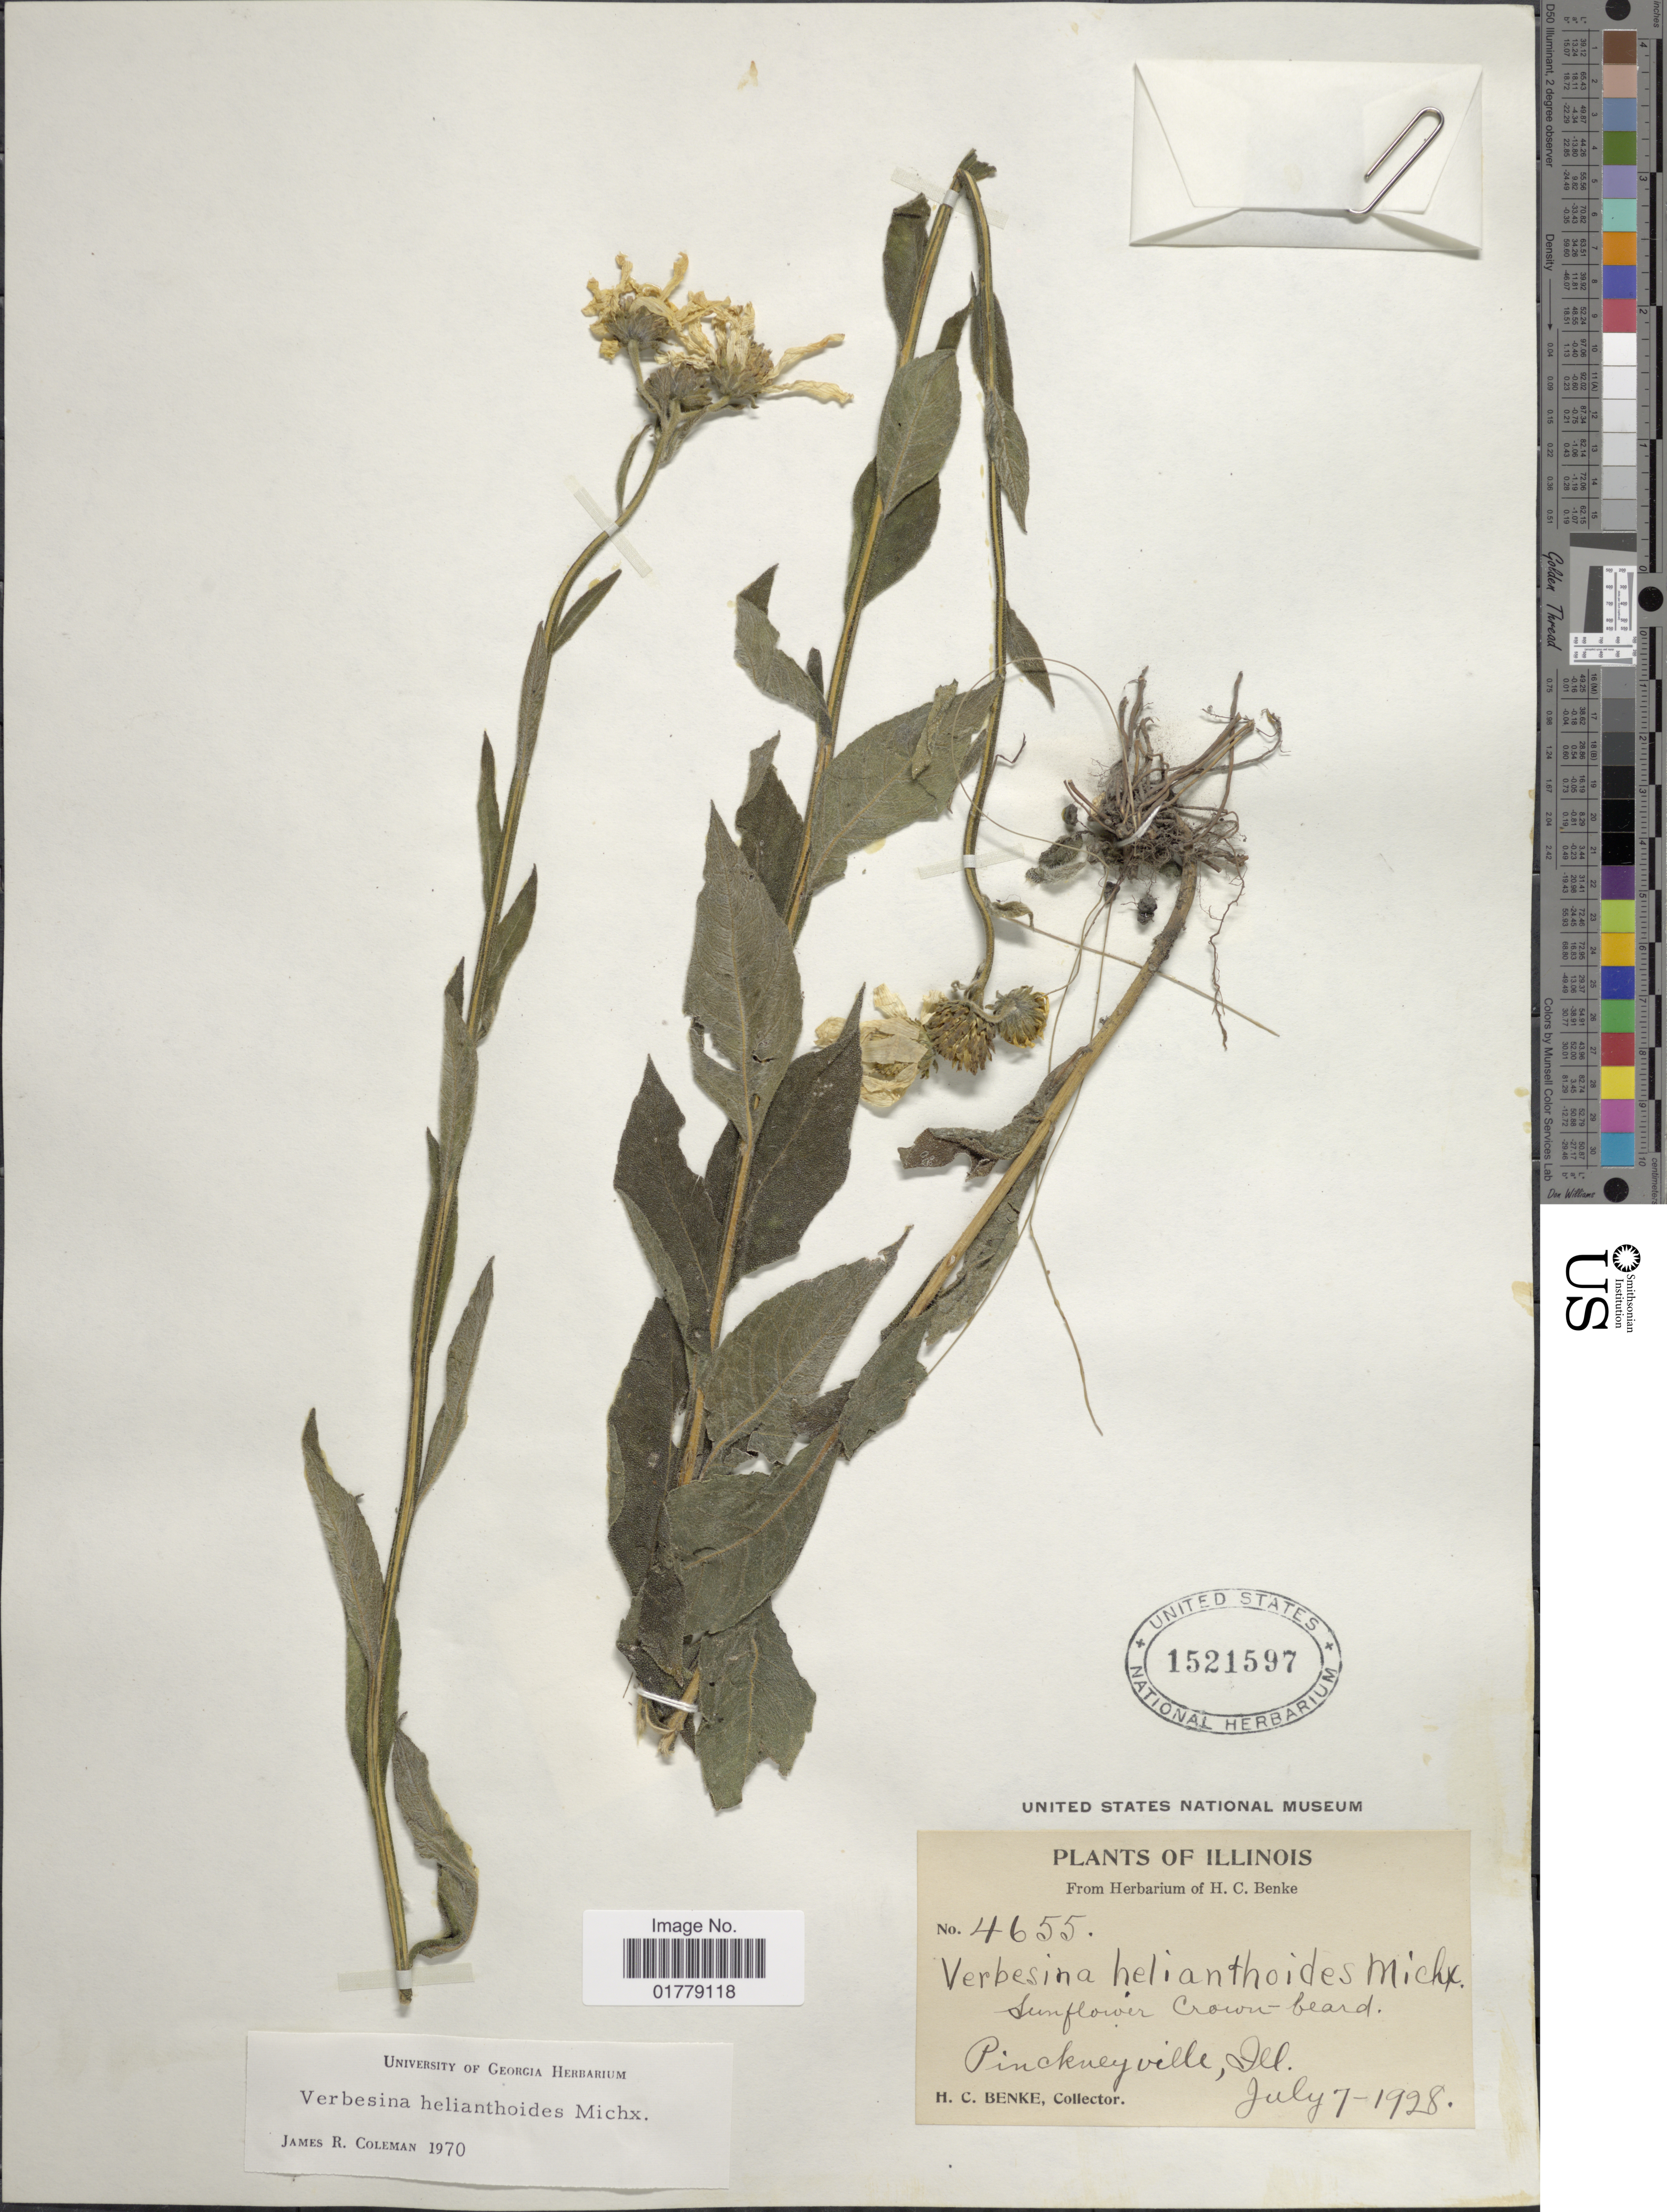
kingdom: Plantae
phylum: Tracheophyta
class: Magnoliopsida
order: Asterales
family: Asteraceae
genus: Verbesina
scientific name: Verbesina helianthoides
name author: Hook. & Arn. in Hook.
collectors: H. Benke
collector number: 4655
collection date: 1928-07-07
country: United States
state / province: Illinois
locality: Pinckueyville, Ill.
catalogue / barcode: US 1521597